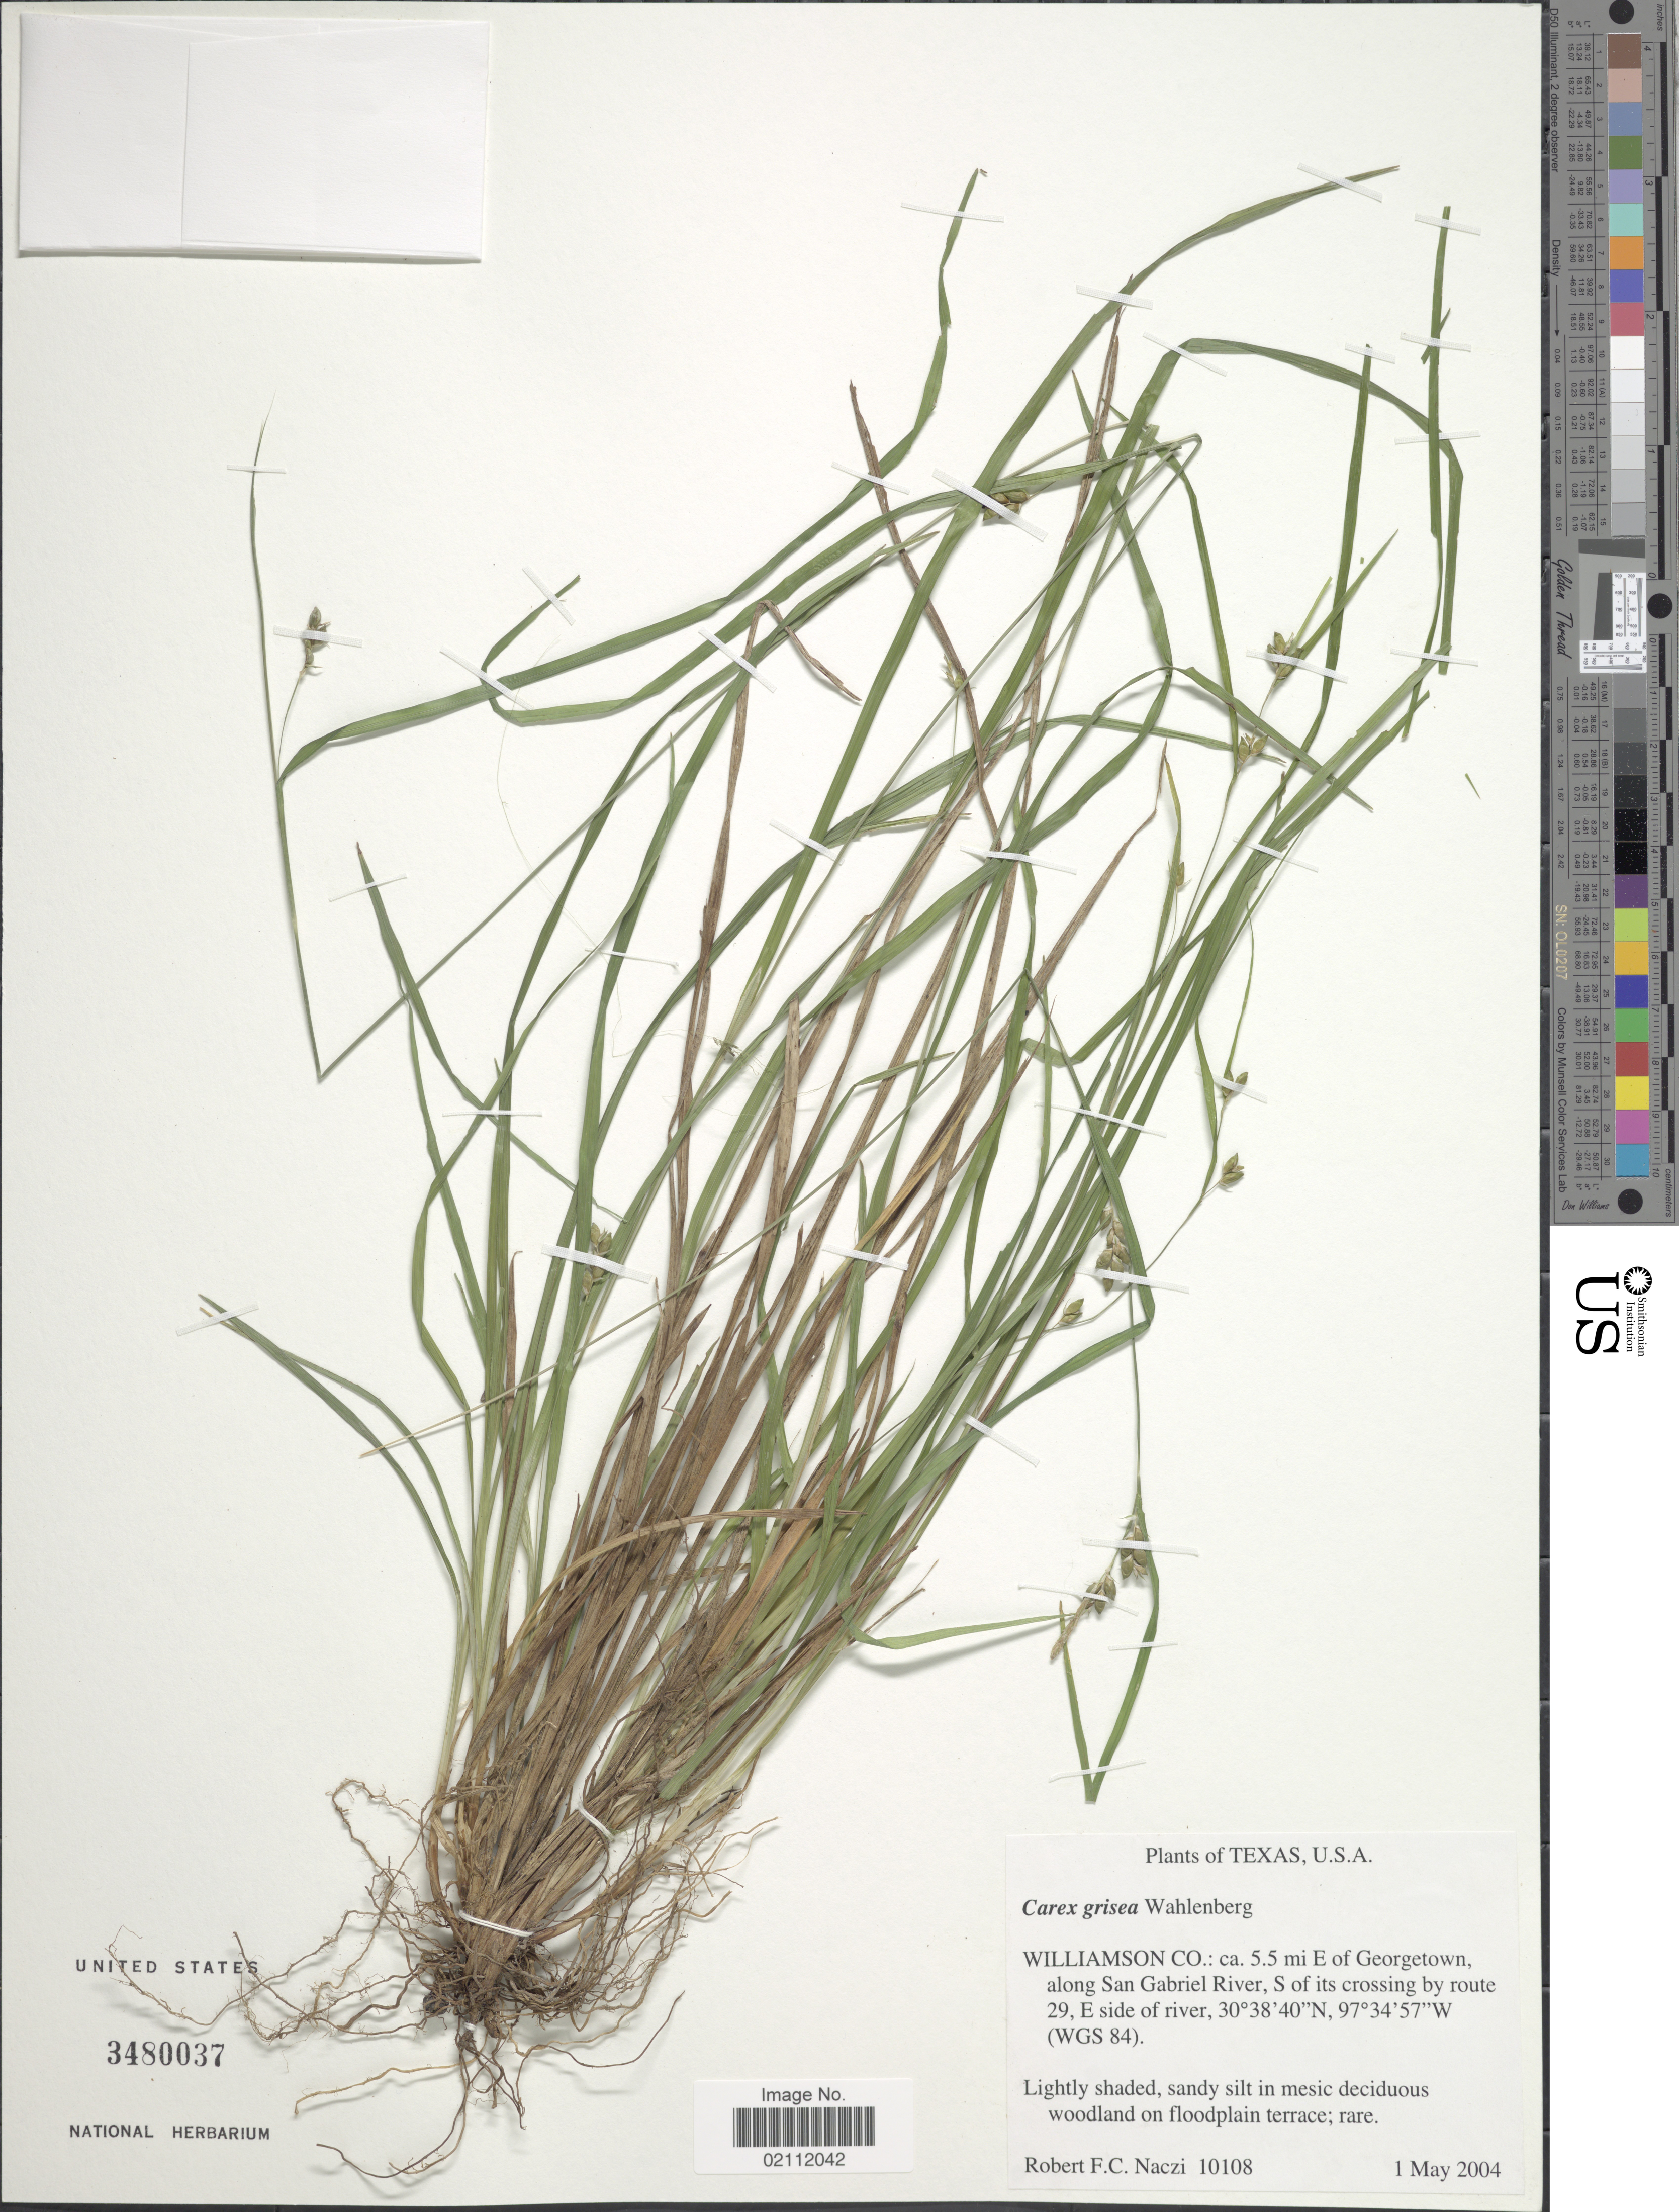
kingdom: Plantae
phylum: Tracheophyta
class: Liliopsida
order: Poales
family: Cyperaceae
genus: Carex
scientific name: Carex grisea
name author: Wahlenb.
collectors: R. F. C. Naczi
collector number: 10108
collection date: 2004-05-01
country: United States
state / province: Texas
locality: Williamson Co.: ca. 5.5 mi E of Georgetown, along San Gabriel River, S of its crossing by route 29, E side of river. WGS 84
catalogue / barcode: US 3480037